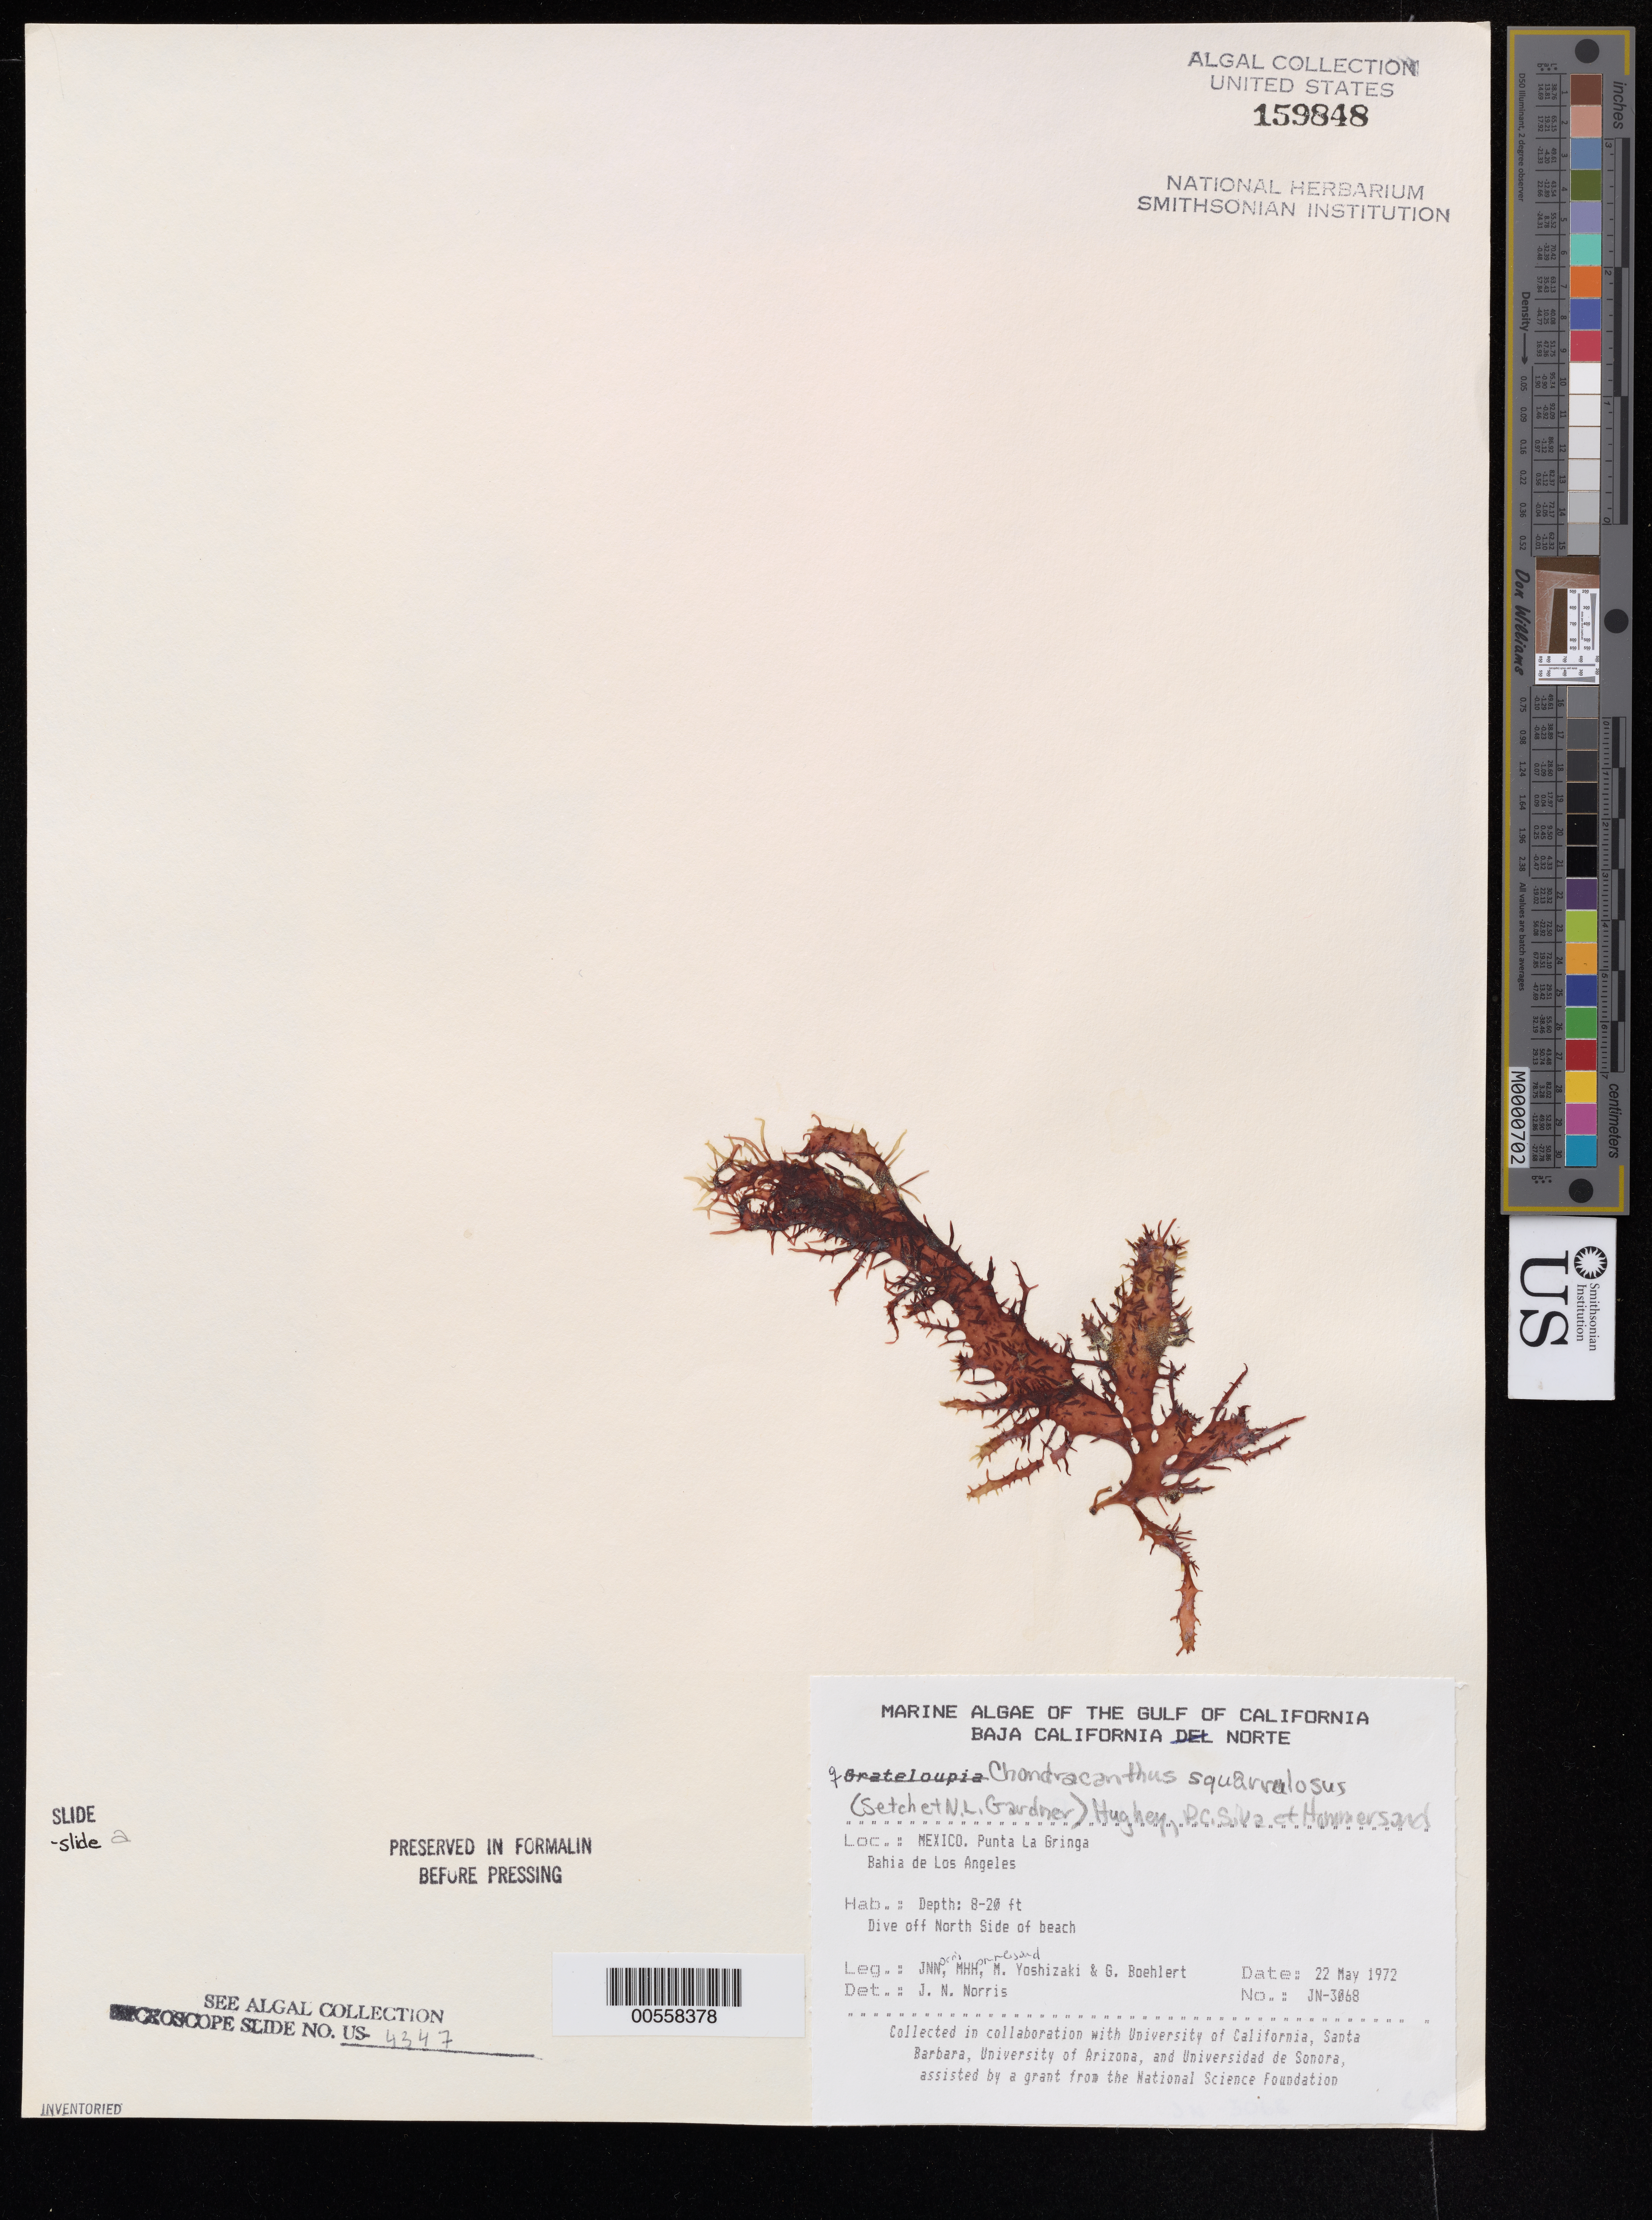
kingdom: Plantae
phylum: Rhodophyta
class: Florideophyceae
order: Gigartinales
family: Gigartinaceae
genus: Chondracanthus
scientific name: Chondracanthus squarrulosus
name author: (Setch. & N.L. Gardner) J.R. Hughey et al.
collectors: J. N. Norris, M. H. Hommersand, M. Yoshizaki & G. Boehlert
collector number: JN-3068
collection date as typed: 22 May 1972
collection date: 1972-05-22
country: Mexico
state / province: Baja California Norte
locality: Punta La Gringa, Bahia de los Angeles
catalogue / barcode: US 159848